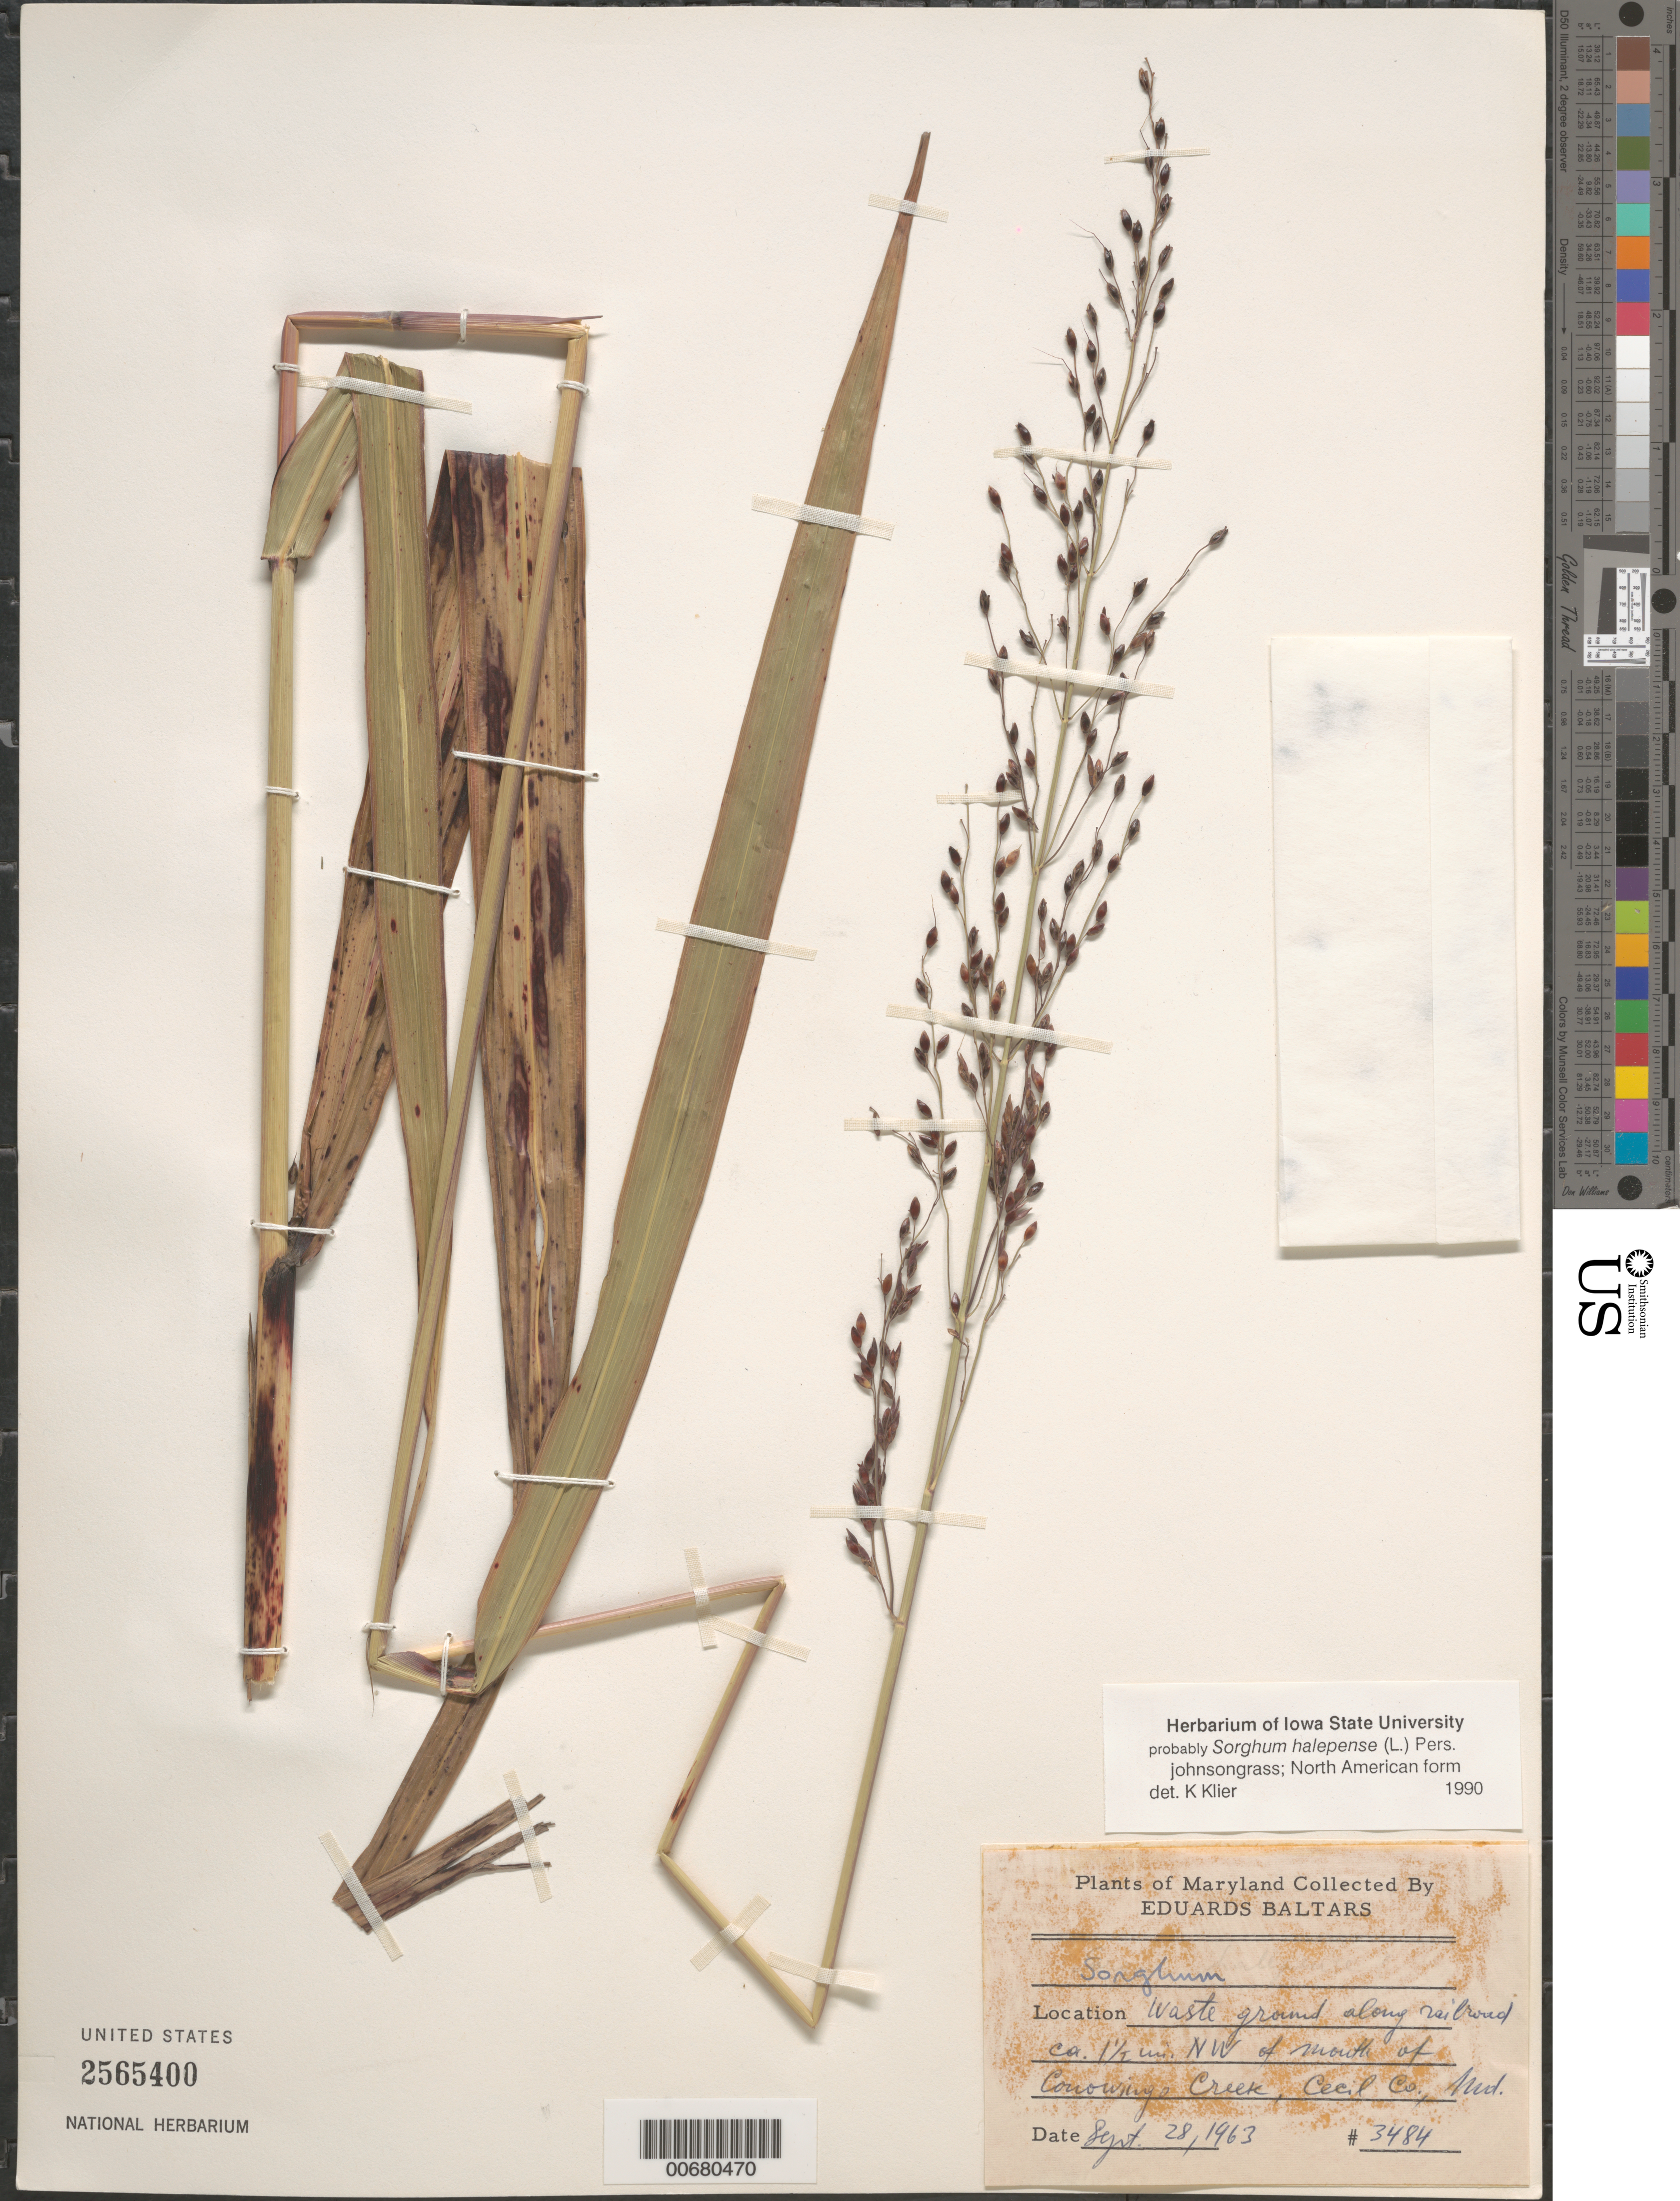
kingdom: Plantae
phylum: Tracheophyta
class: Liliopsida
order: Poales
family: Poaceae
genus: Sorghum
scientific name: Sorghum halepense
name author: (L.) Pers.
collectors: E. Baltars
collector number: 3484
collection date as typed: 28 Sep 1963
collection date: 1963-09-28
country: United States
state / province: Maryland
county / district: Cecil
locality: ca. 1.5 mi. NW of mouth of Conowingo Creek.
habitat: Waste ground along railroad.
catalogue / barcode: US 2565400